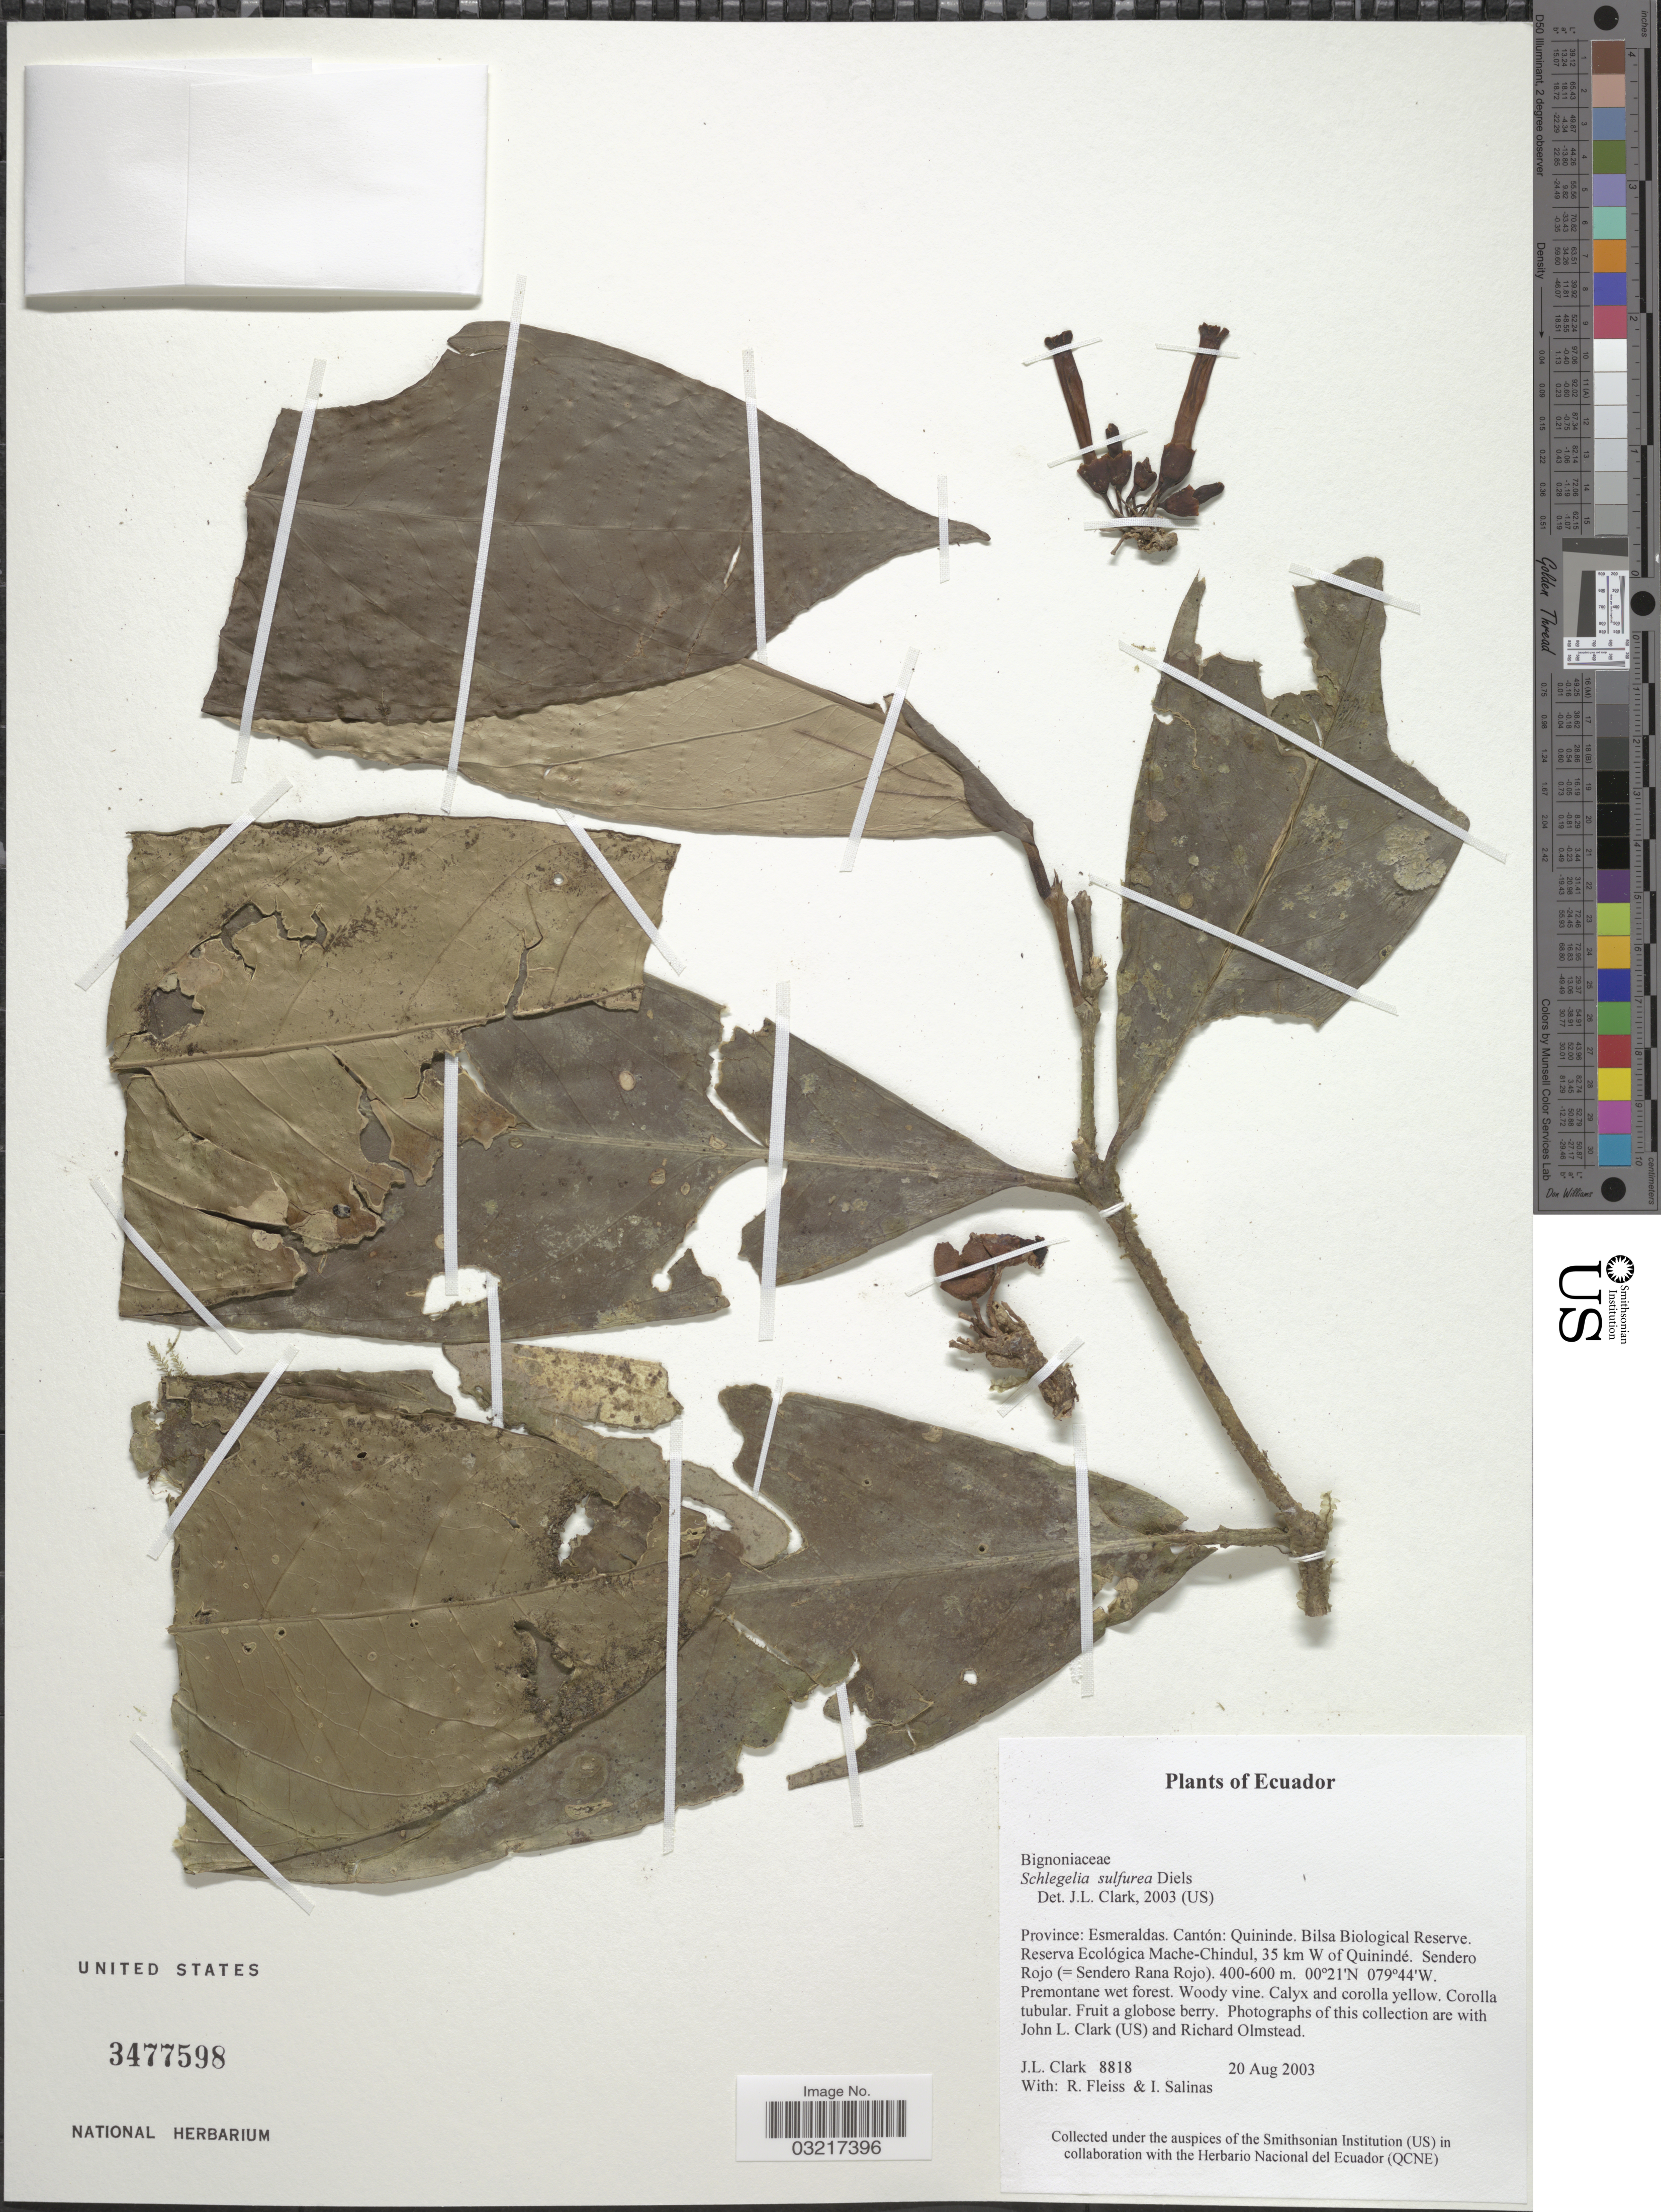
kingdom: Plantae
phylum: Tracheophyta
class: Magnoliopsida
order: Lamiales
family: Schlegeliaceae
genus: Schlegelia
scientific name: Schlegelia sulphurea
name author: Diels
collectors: J. L. Clark, R. Fleiss & I. Salinas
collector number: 8818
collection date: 2003-08-20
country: Ecuador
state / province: Esmeraldas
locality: Cantón: Quininde. Bilsa Biological Reserve. Reserva Ecológica Mache-Chindul, 35 km W of Quinindé. Sendero Rojo (=Sendero Rana Rojo).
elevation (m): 400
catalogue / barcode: US 3477598